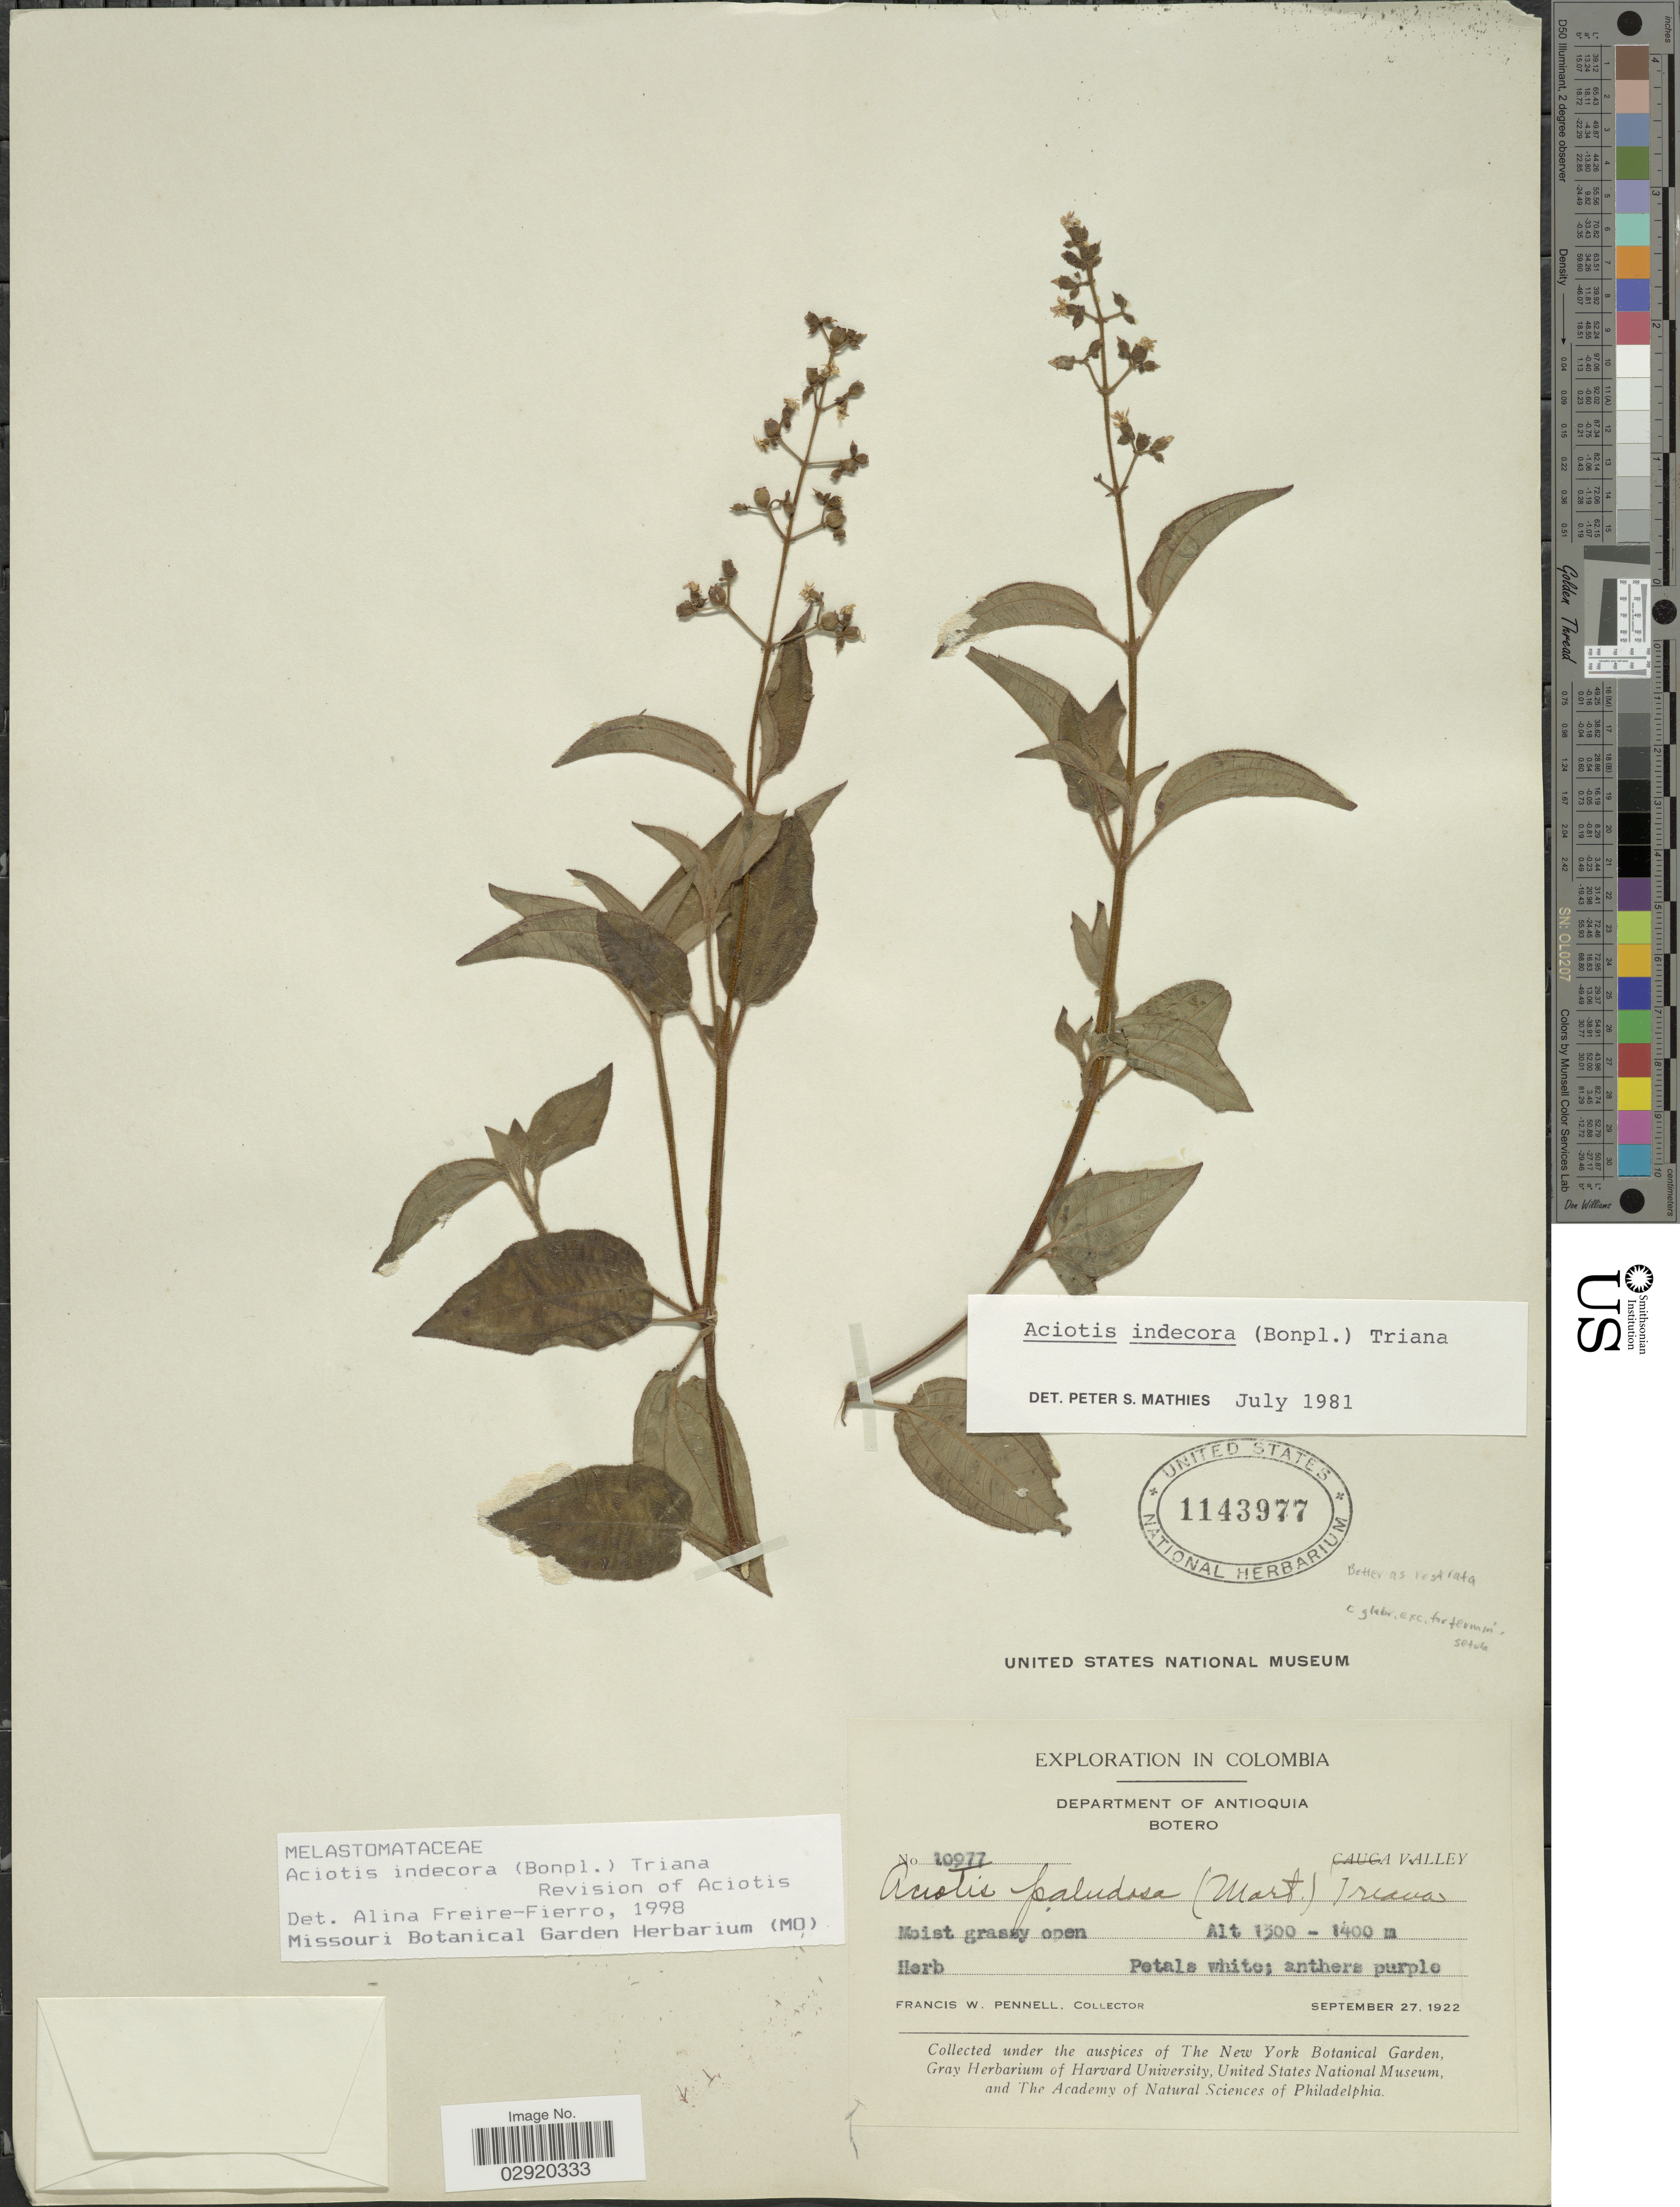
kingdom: Plantae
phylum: Tracheophyta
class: Magnoliopsida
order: Myrtales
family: Melastomataceae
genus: Aciotis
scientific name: Aciotis indecora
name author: (Bonpl.) Triana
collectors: F. W. Pennell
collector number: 10977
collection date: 1922-09-27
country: Colombia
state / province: Antioquia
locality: Department of Antioquia. Botero.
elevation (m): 1300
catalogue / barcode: US 1143977